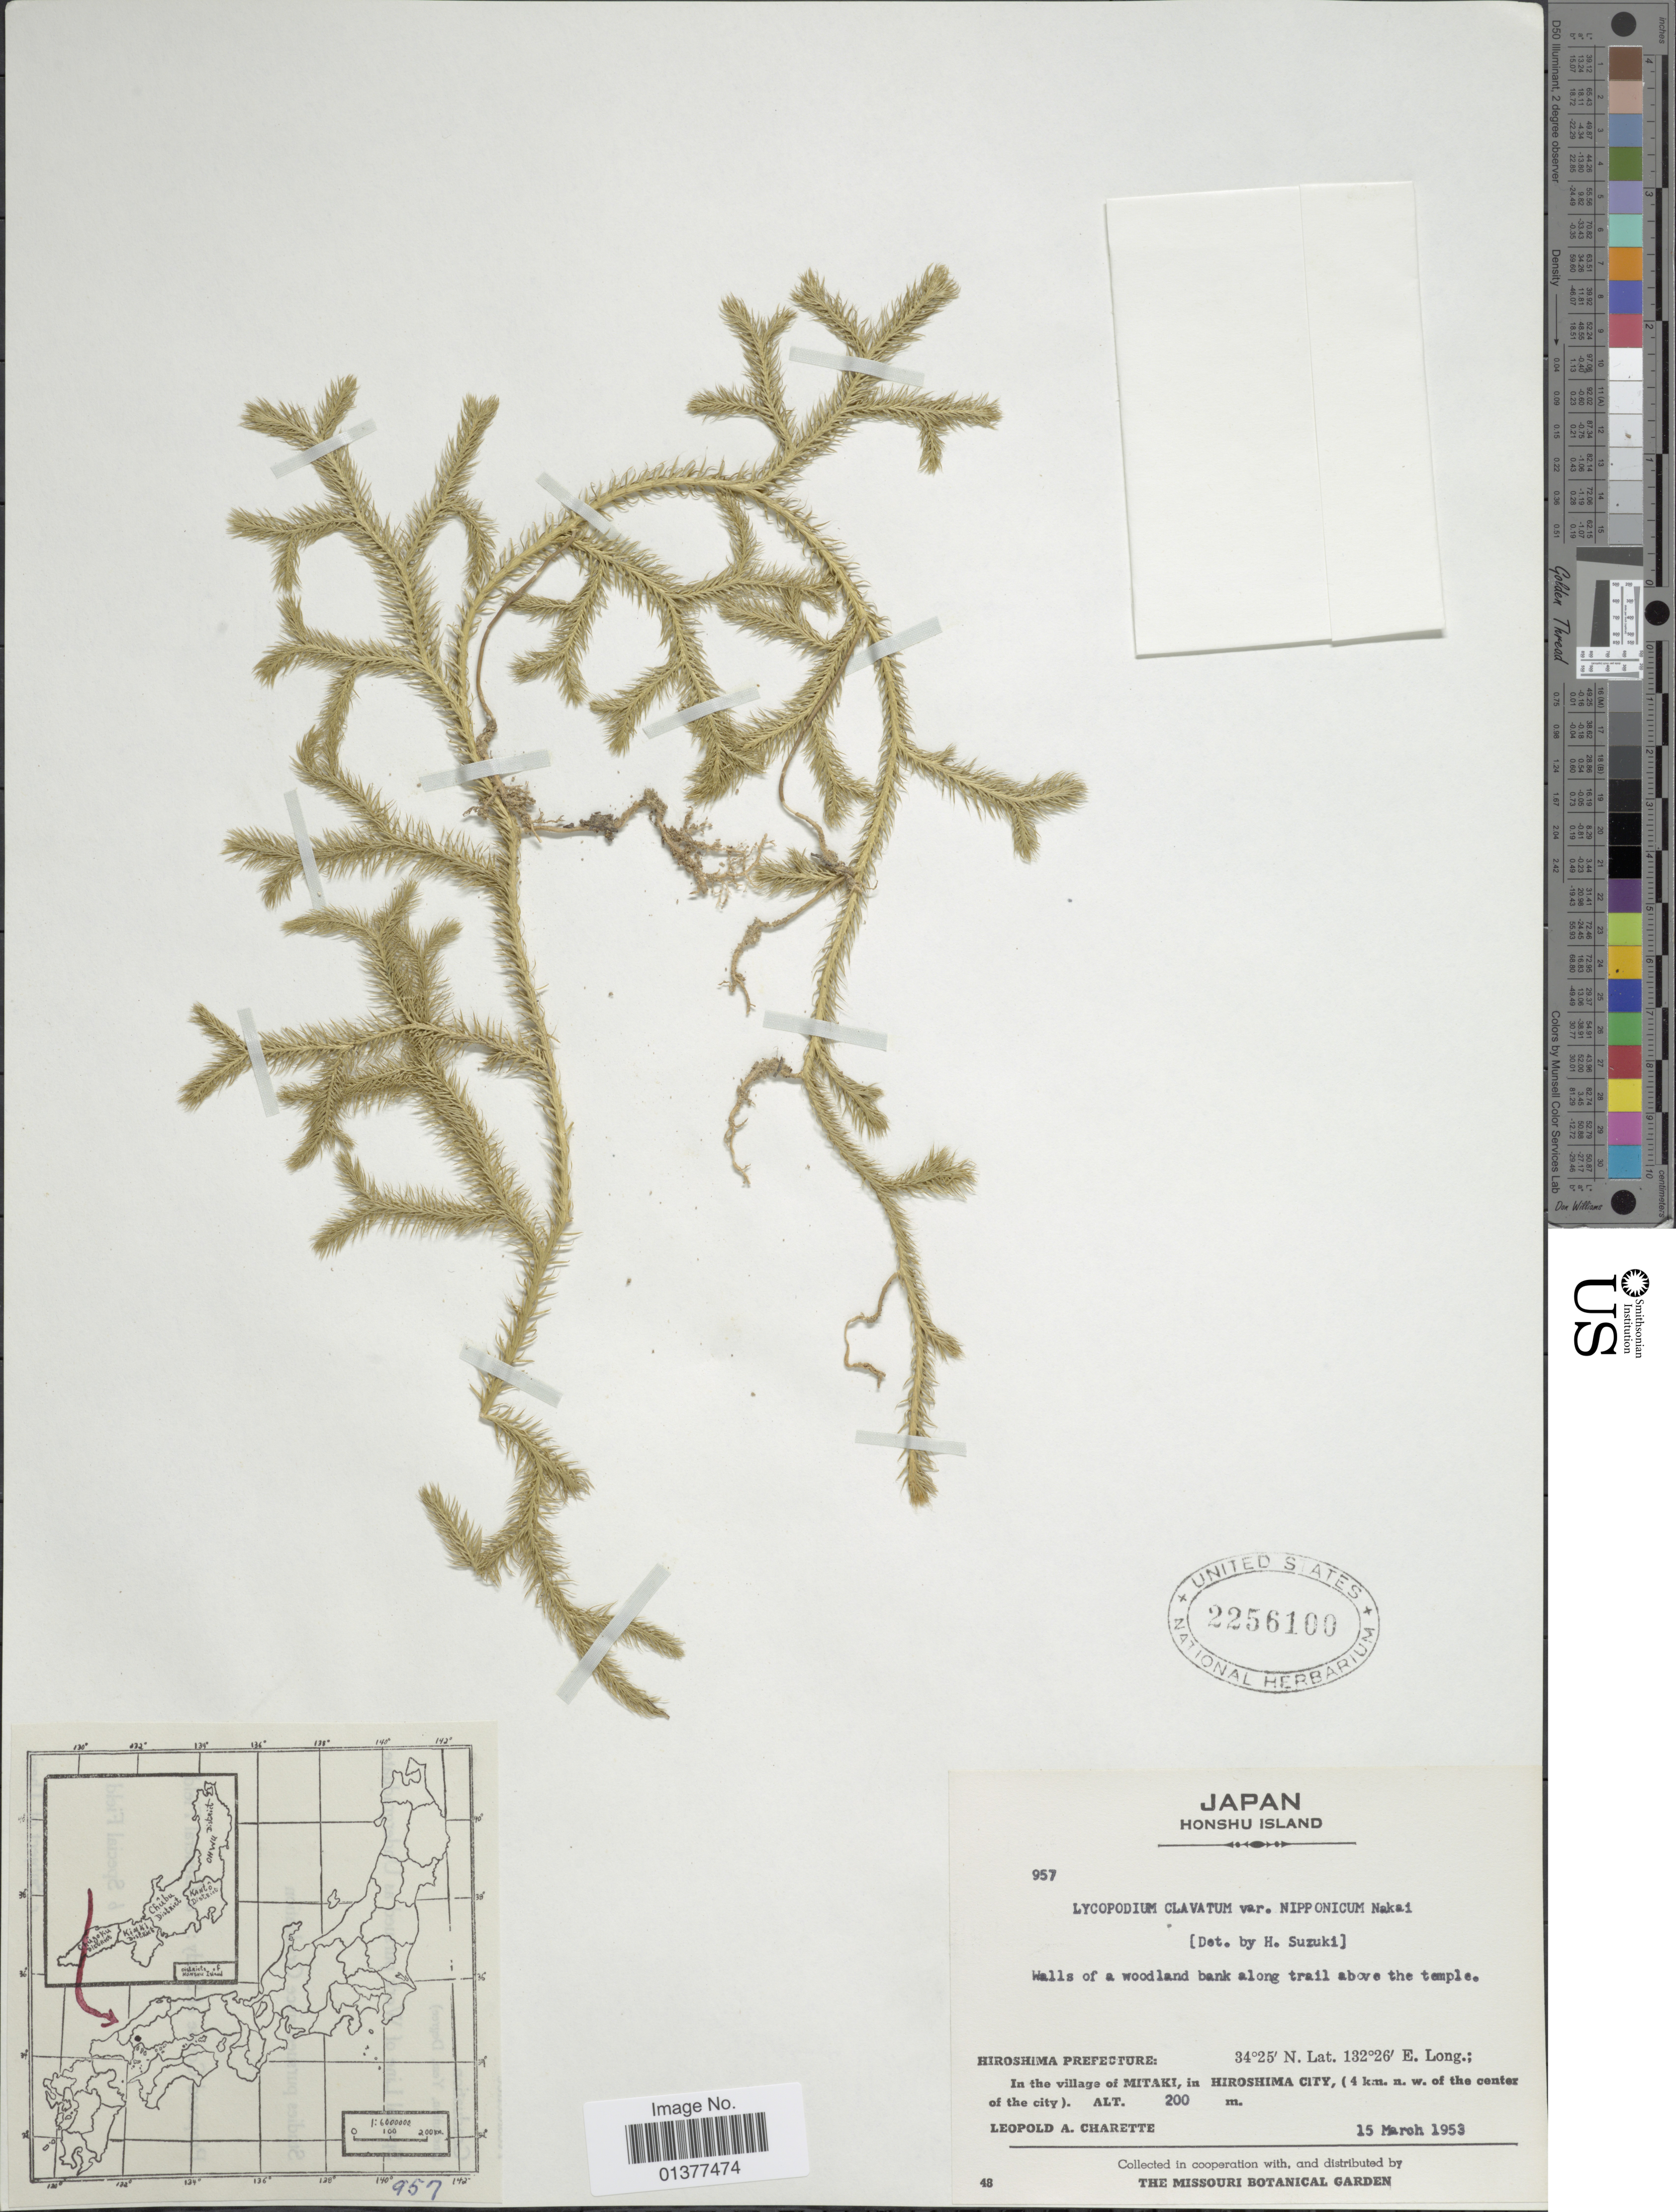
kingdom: Plantae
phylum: Tracheophyta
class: Lycopodiopsida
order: Lycopodiales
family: Lycopodiaceae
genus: Lycopodium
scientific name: Lycopodium clavatum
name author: L.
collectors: L. A. Charette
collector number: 957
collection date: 1953-03-15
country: Japan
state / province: Hirosima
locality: In the village of Mitaki, in Hiroshima City,(4km n.w. of the center of the city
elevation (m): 200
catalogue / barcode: US 2256100